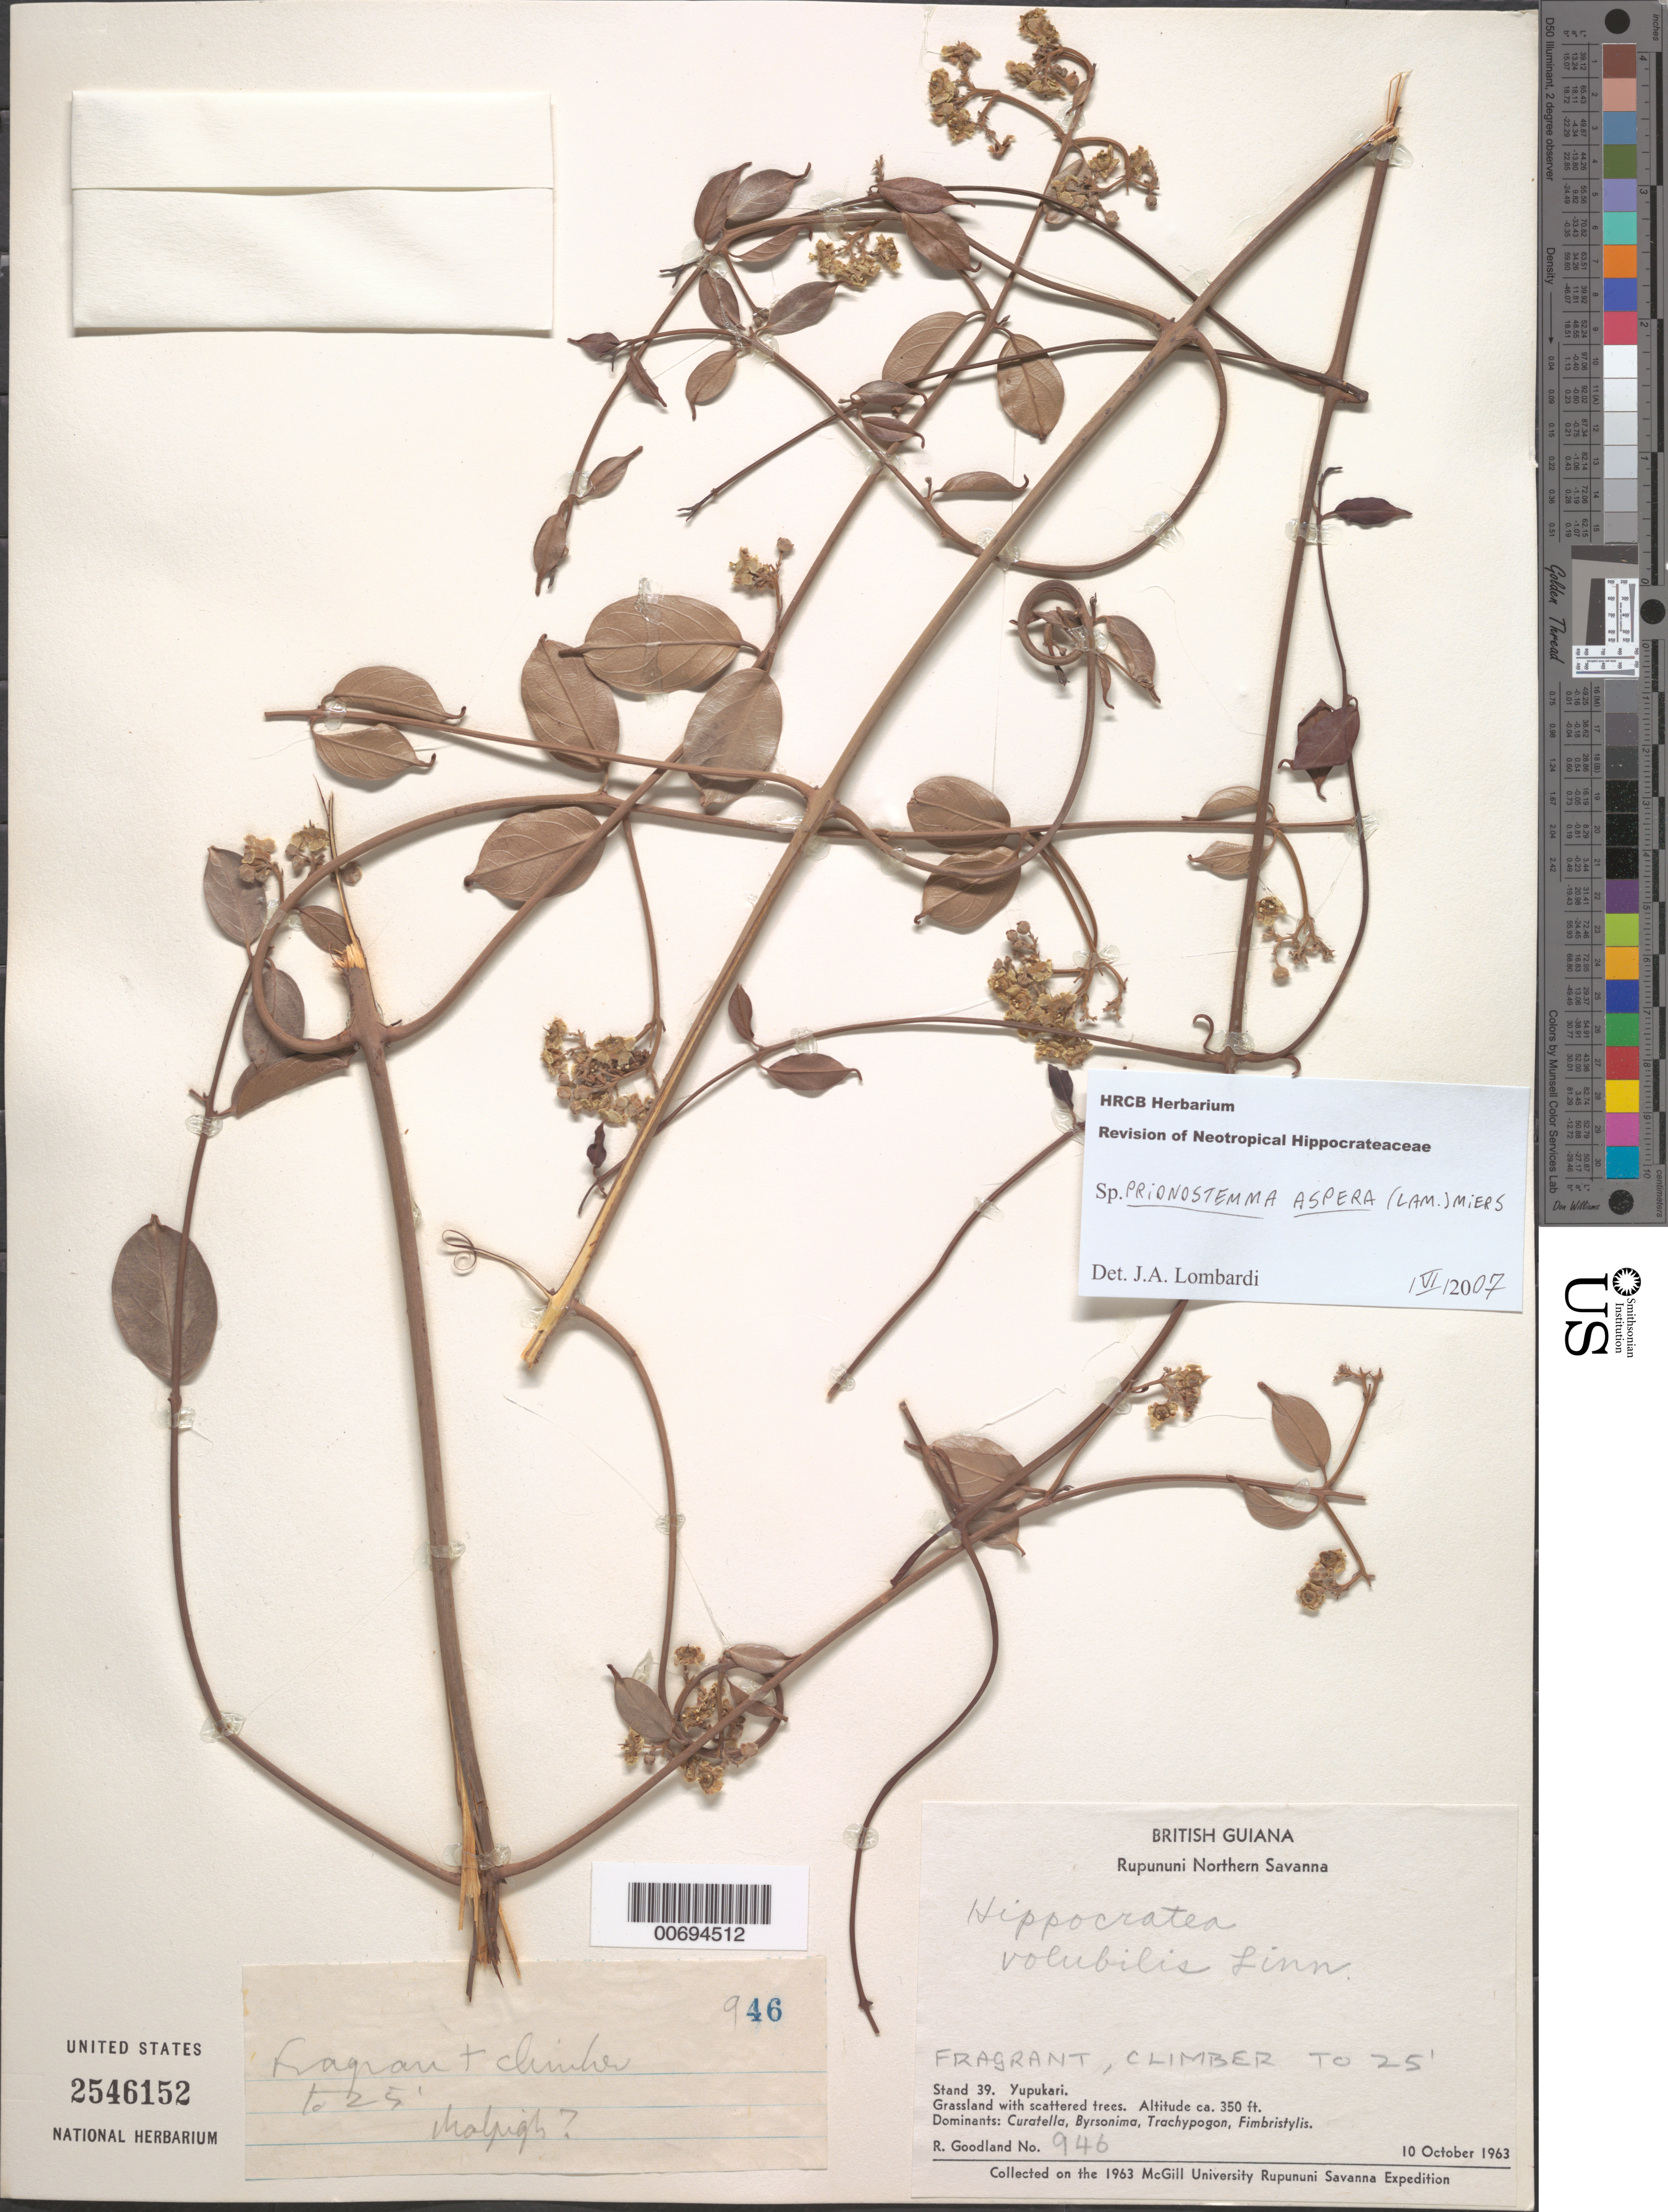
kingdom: Plantae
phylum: Tracheophyta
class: Magnoliopsida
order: Celastrales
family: Celastraceae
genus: Prionostemma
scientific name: Prionostemma aspera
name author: (Lam.) Miers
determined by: Lombardi, Julio A.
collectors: R. Goodland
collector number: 946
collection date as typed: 10-Oct-63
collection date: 1963-10-10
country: Guyana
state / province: U. Takutu-U. Essequibo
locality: Rupununi Northern Savanna, Yupukari. Stand 39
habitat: Grassland with scattered trees. Dominants: Curatella, Byrsonima, Trachypogon, Fimbristylis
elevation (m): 107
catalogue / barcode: US 2546152